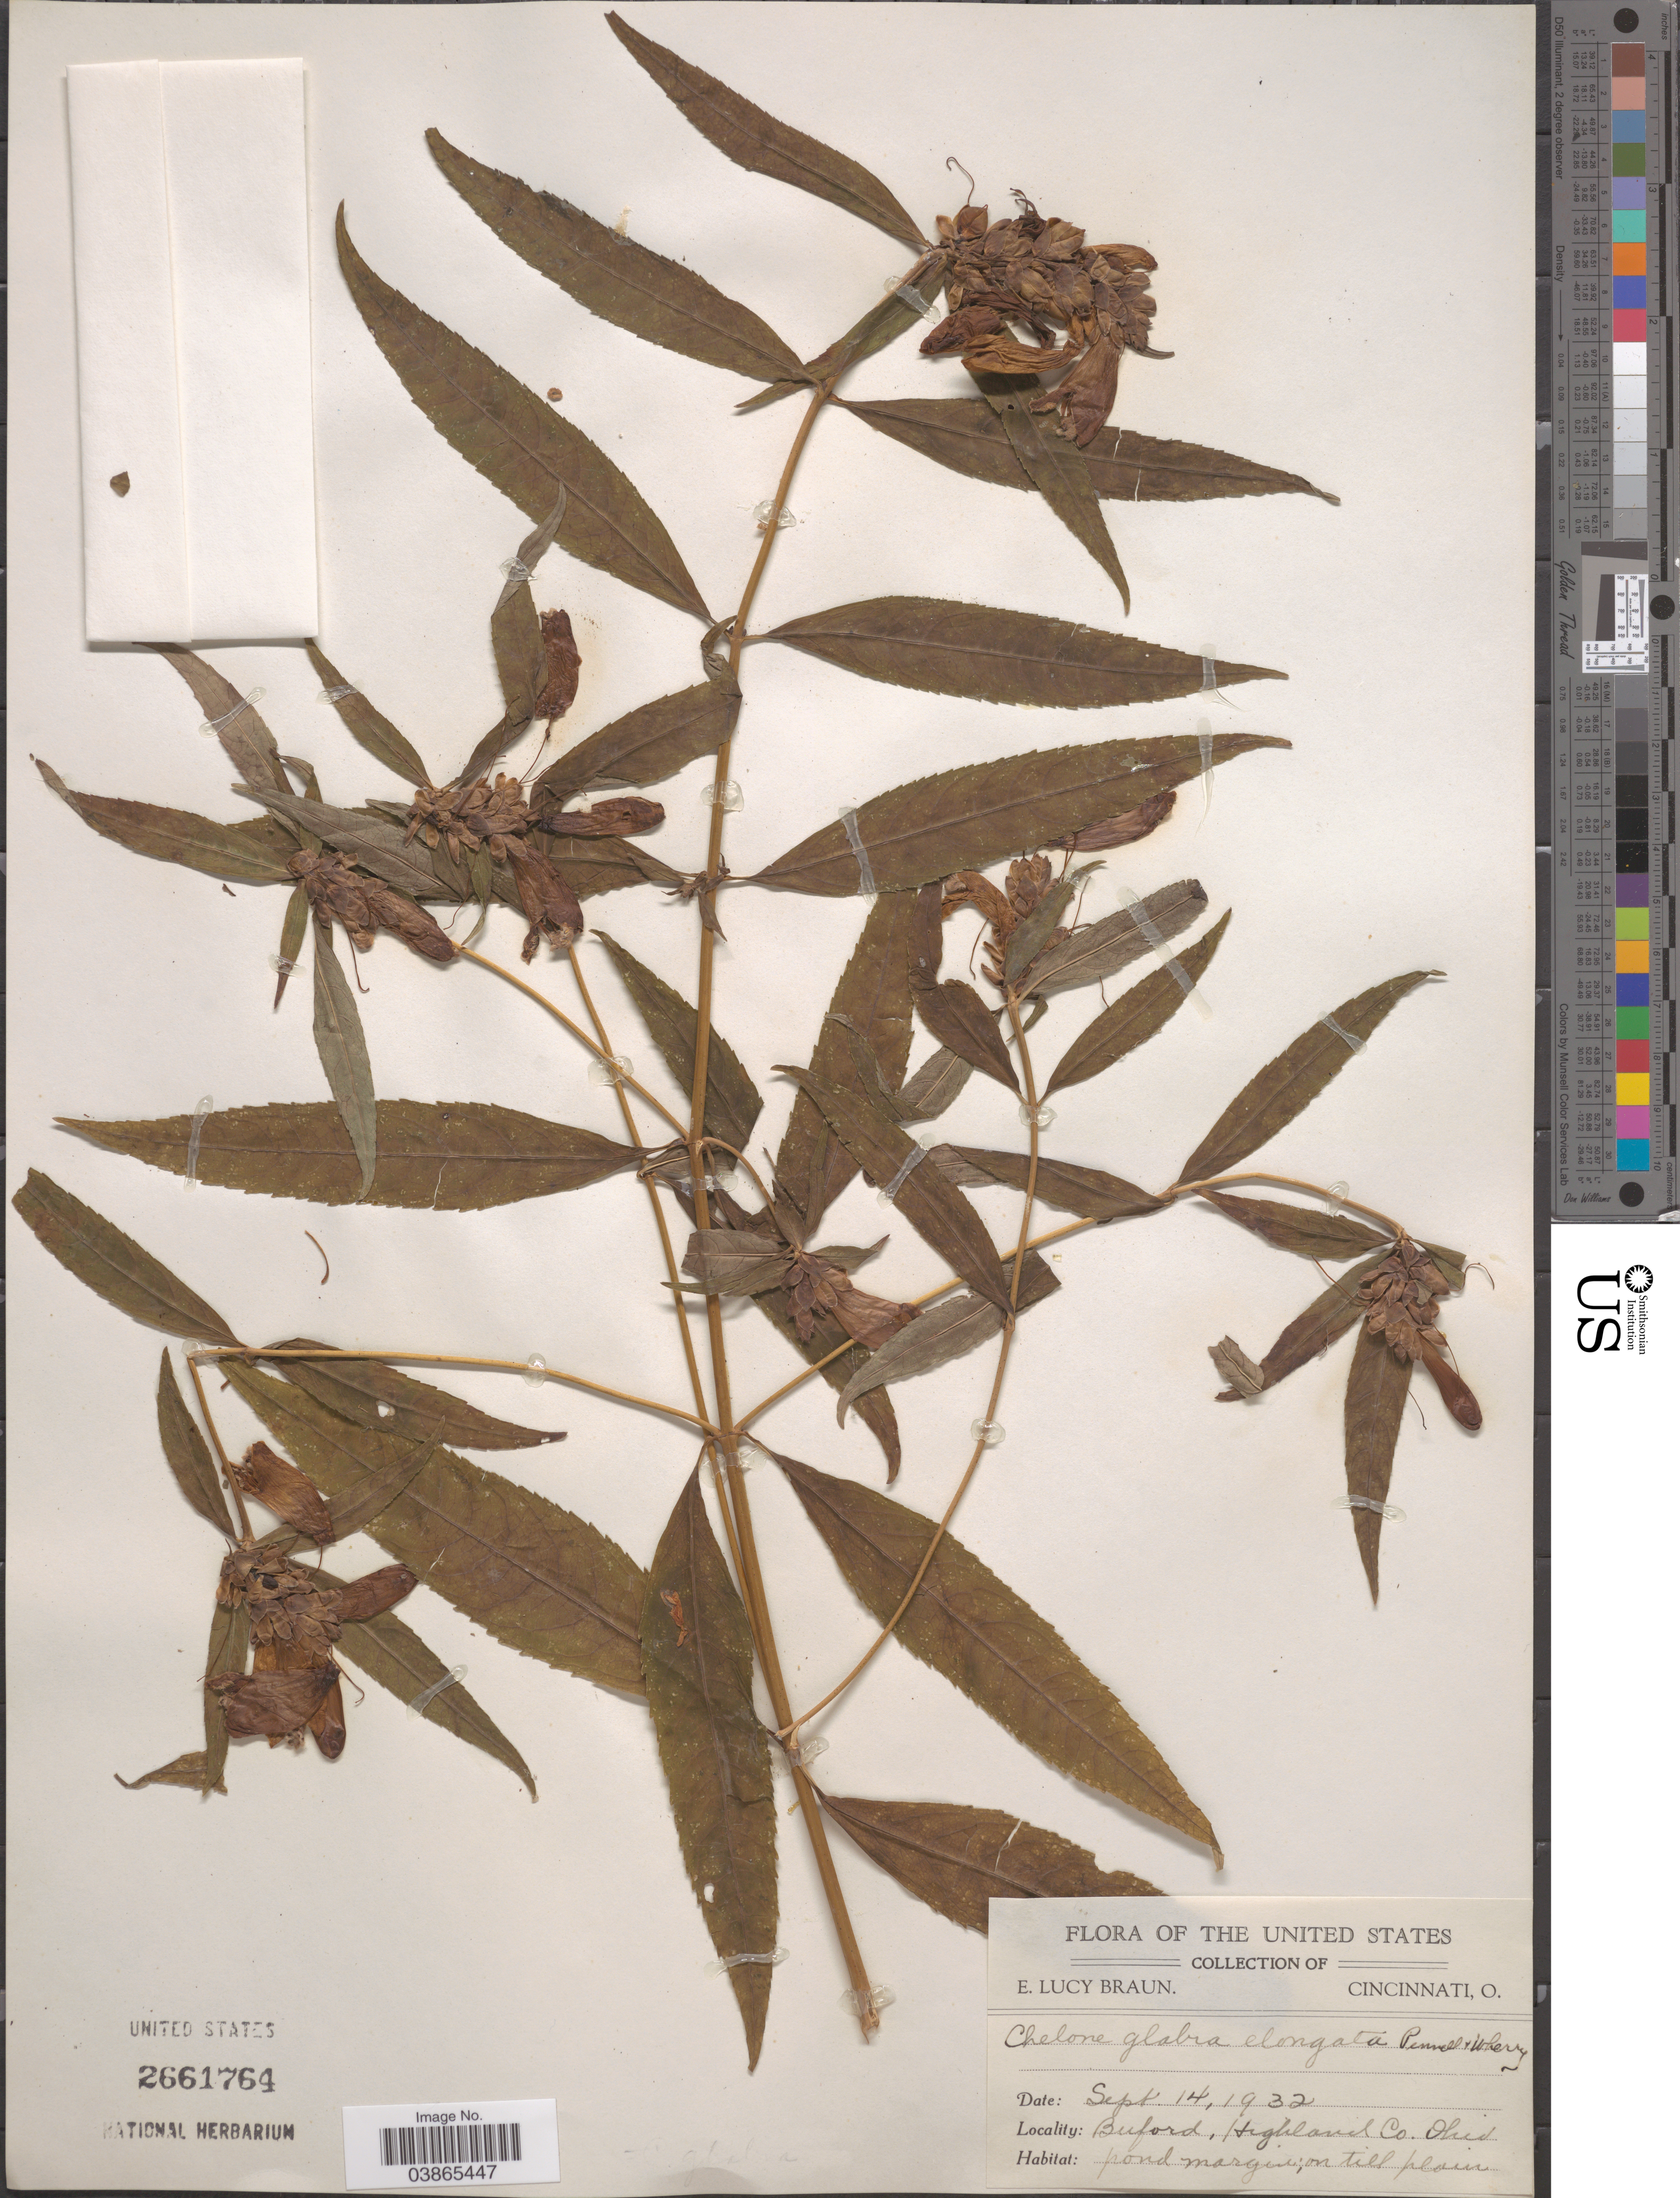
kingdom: Plantae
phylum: Tracheophyta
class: Magnoliopsida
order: Lamiales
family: Plantaginaceae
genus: Chelone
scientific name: Chelone glabra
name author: L.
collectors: E. L. Braun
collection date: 1932-09-14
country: United States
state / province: Ohio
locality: Buford, Highland Co.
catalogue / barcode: US 2661764